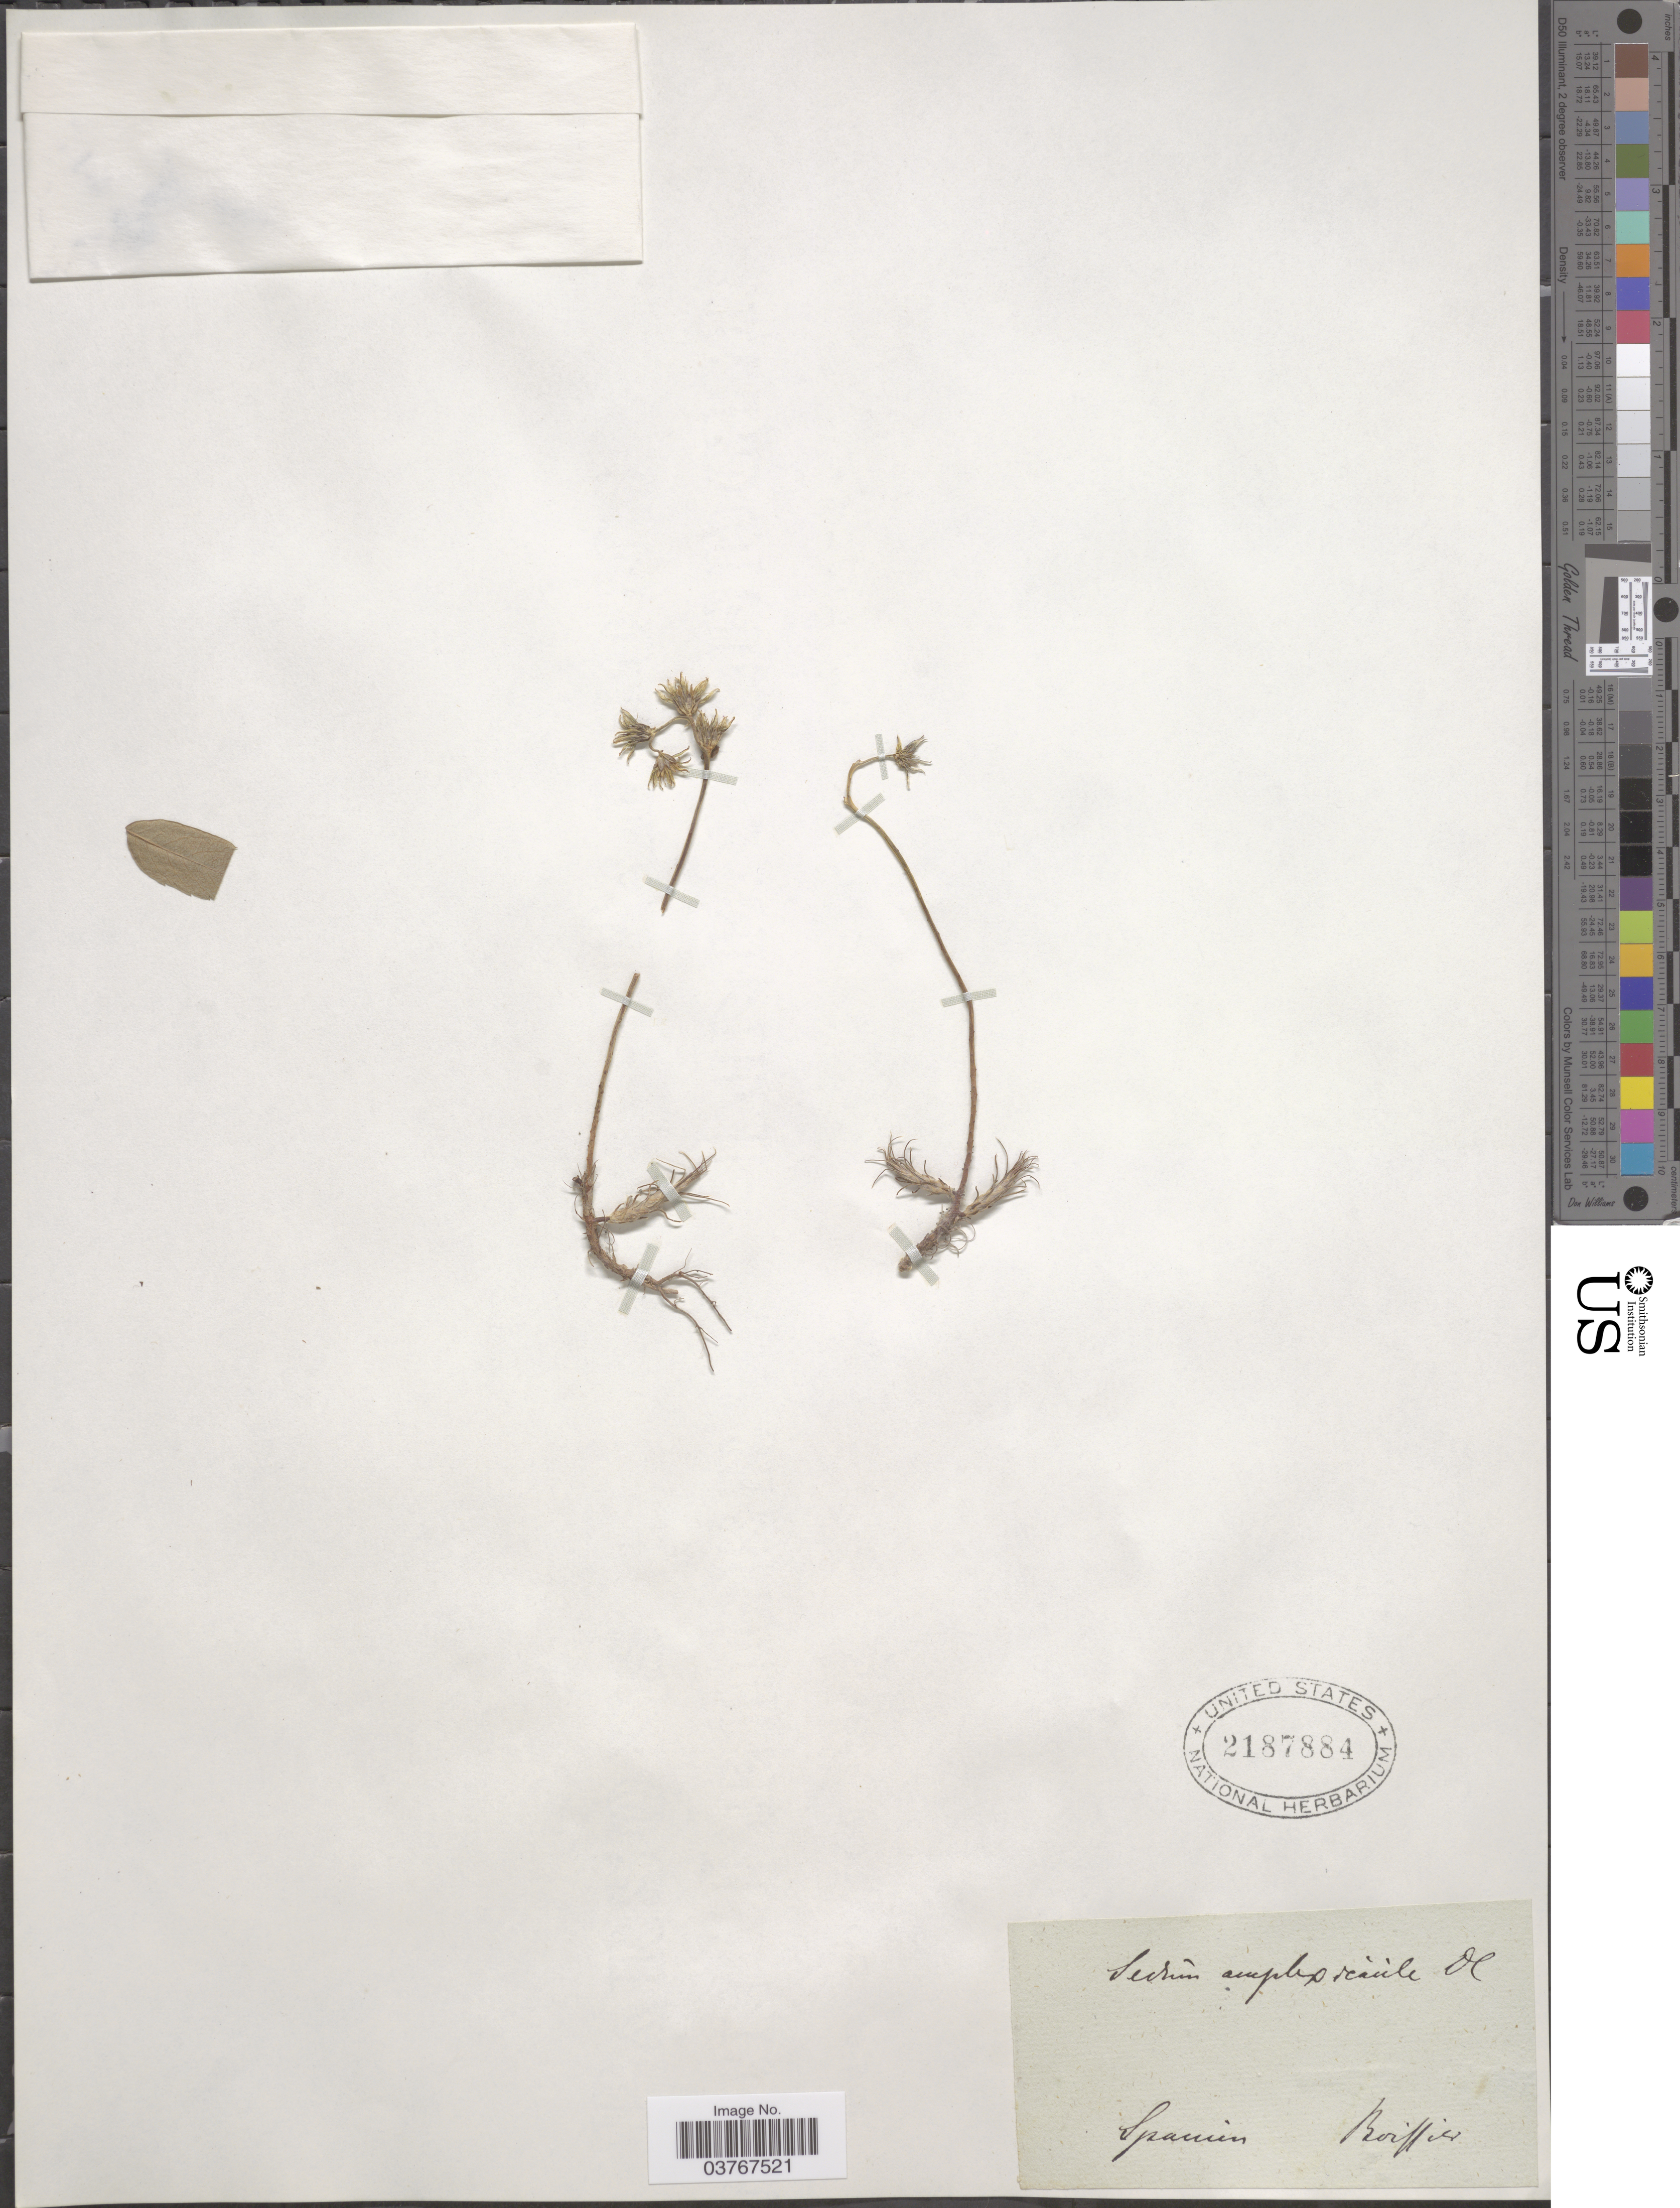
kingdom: Plantae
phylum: Tracheophyta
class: Magnoliopsida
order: Saxifragales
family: Crassulaceae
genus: Petrosedum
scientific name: Petrosedum amplexicaule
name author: (DC.) Velayos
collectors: -- Boissier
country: Spain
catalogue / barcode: US 2187884